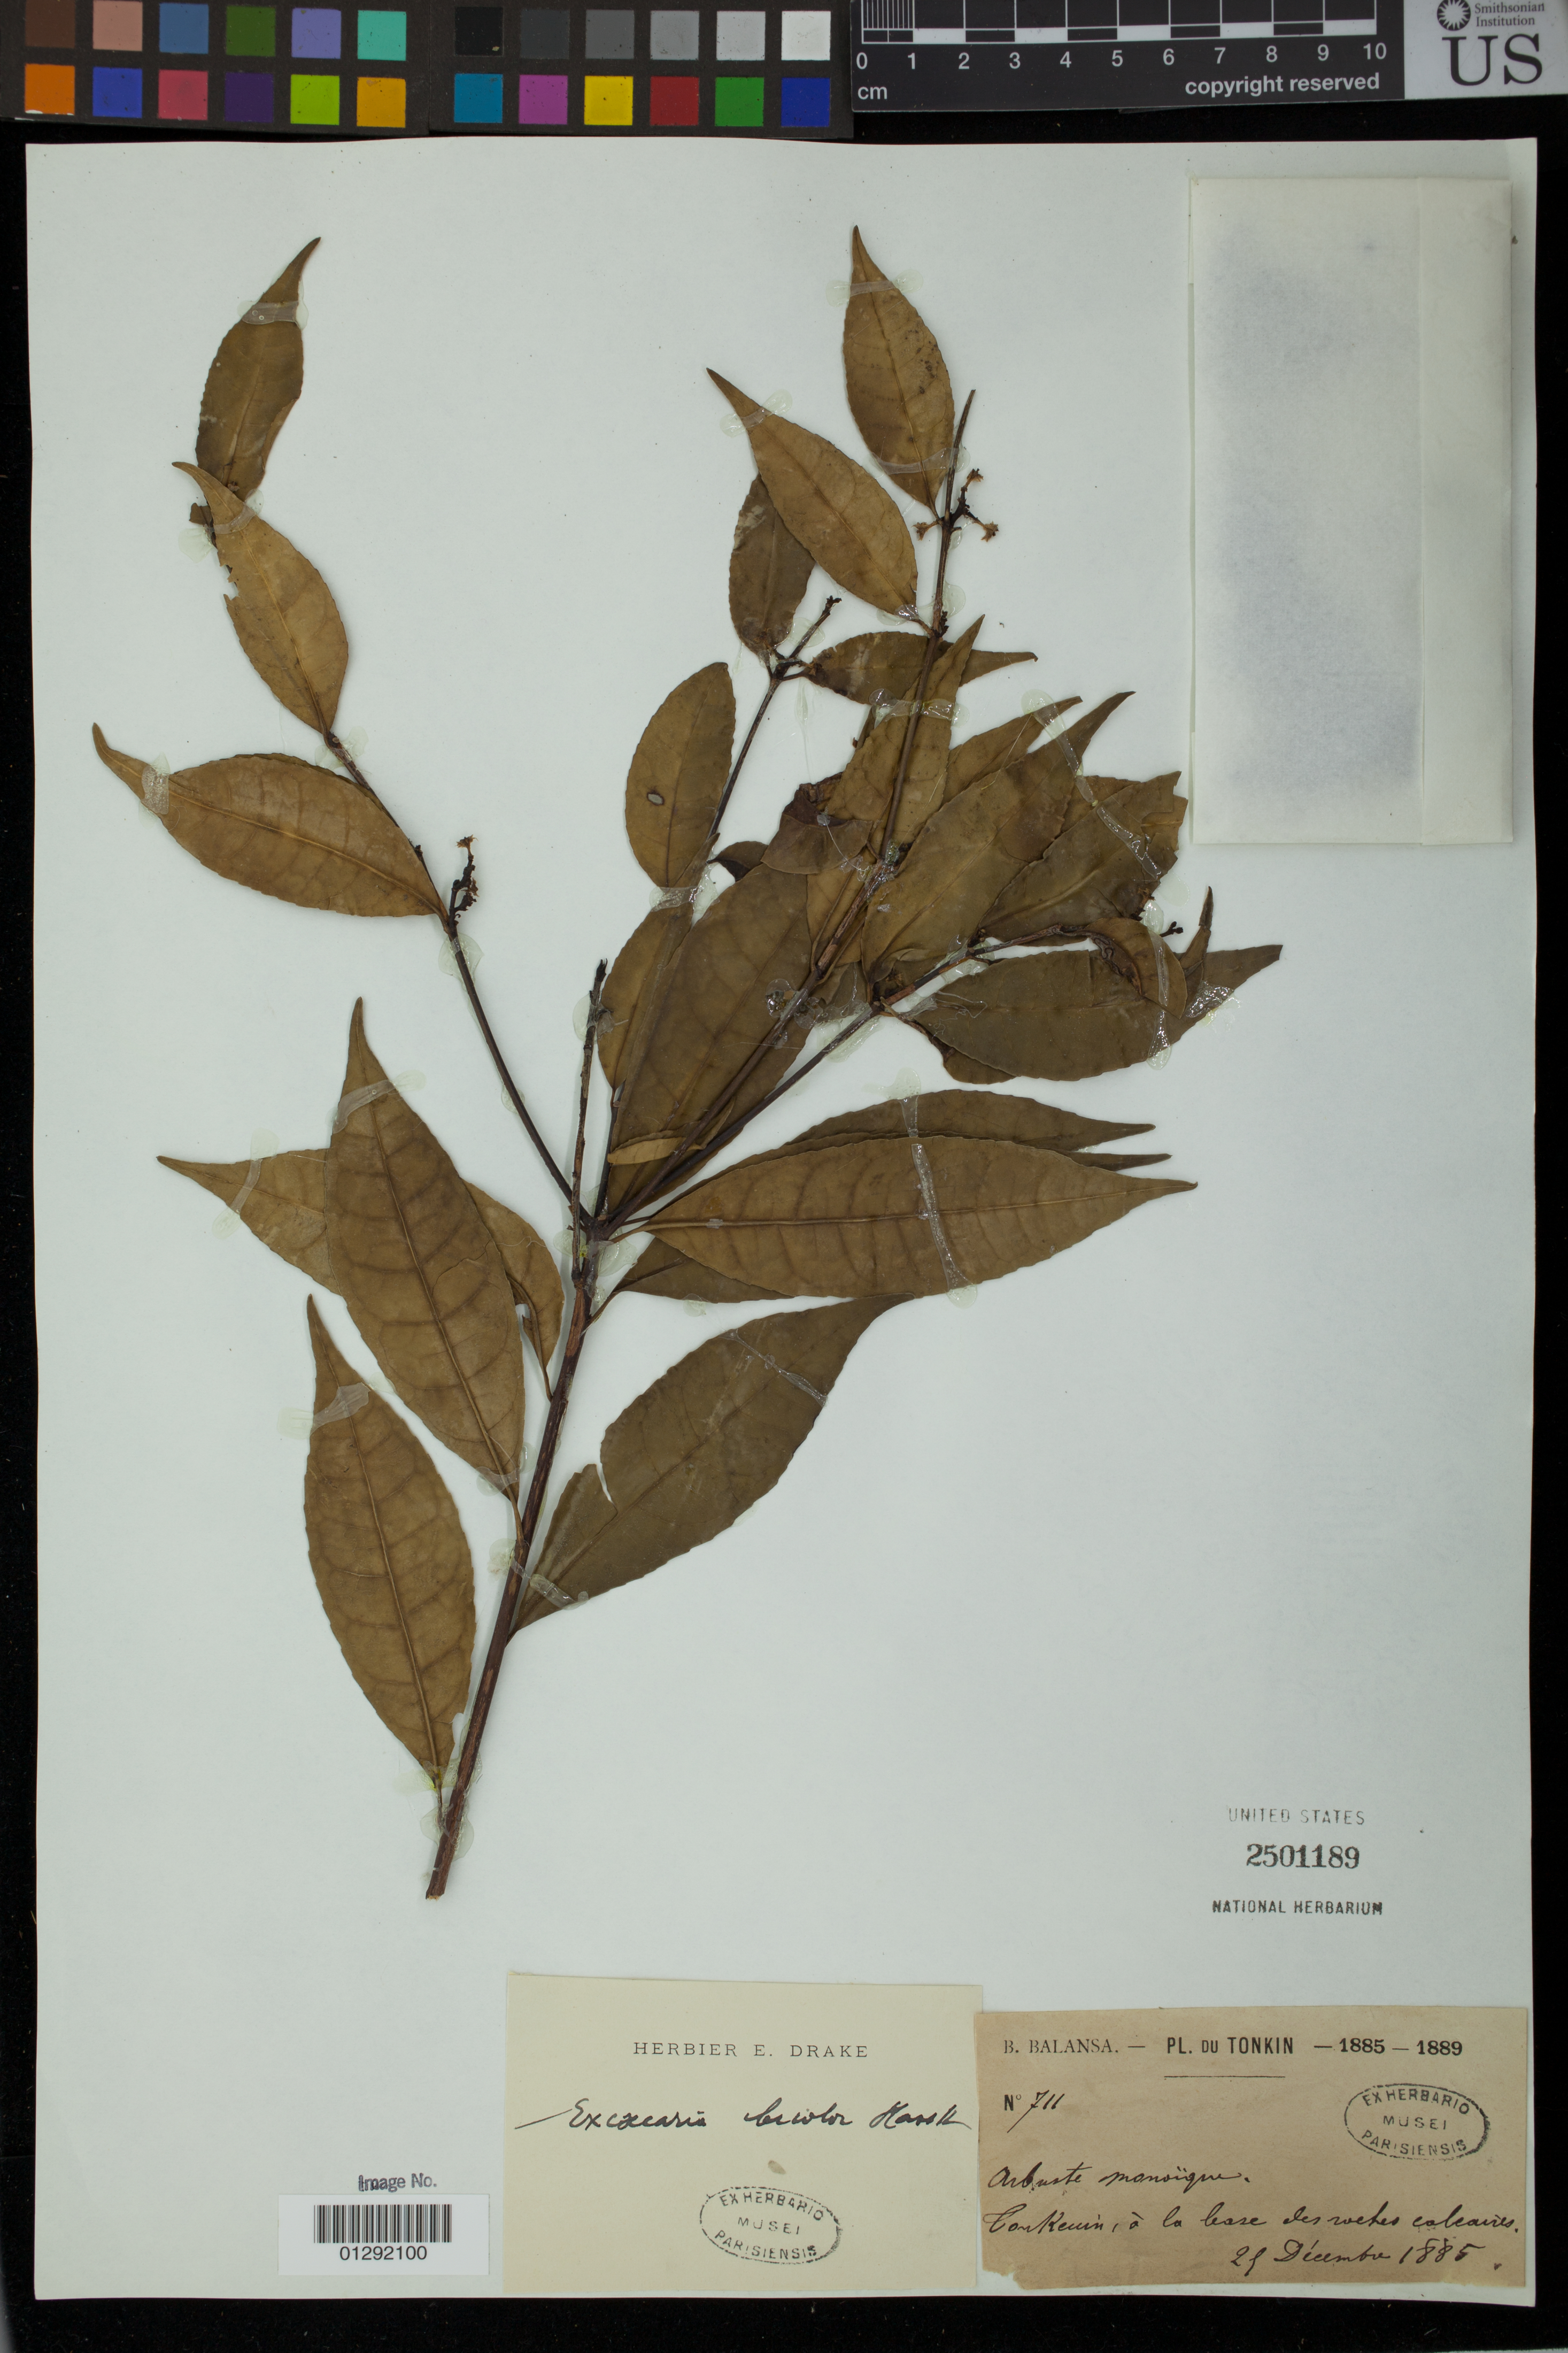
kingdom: Plantae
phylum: Tracheophyta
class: Magnoliopsida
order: Malpighiales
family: Euphorbiaceae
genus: Excoecaria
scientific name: Excoecaria cochinchinensis 'Firestorm'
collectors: B. Balansa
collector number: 711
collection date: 1885-12-28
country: Vietnam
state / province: Da Nang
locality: tonkeuin.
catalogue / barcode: US 2501189